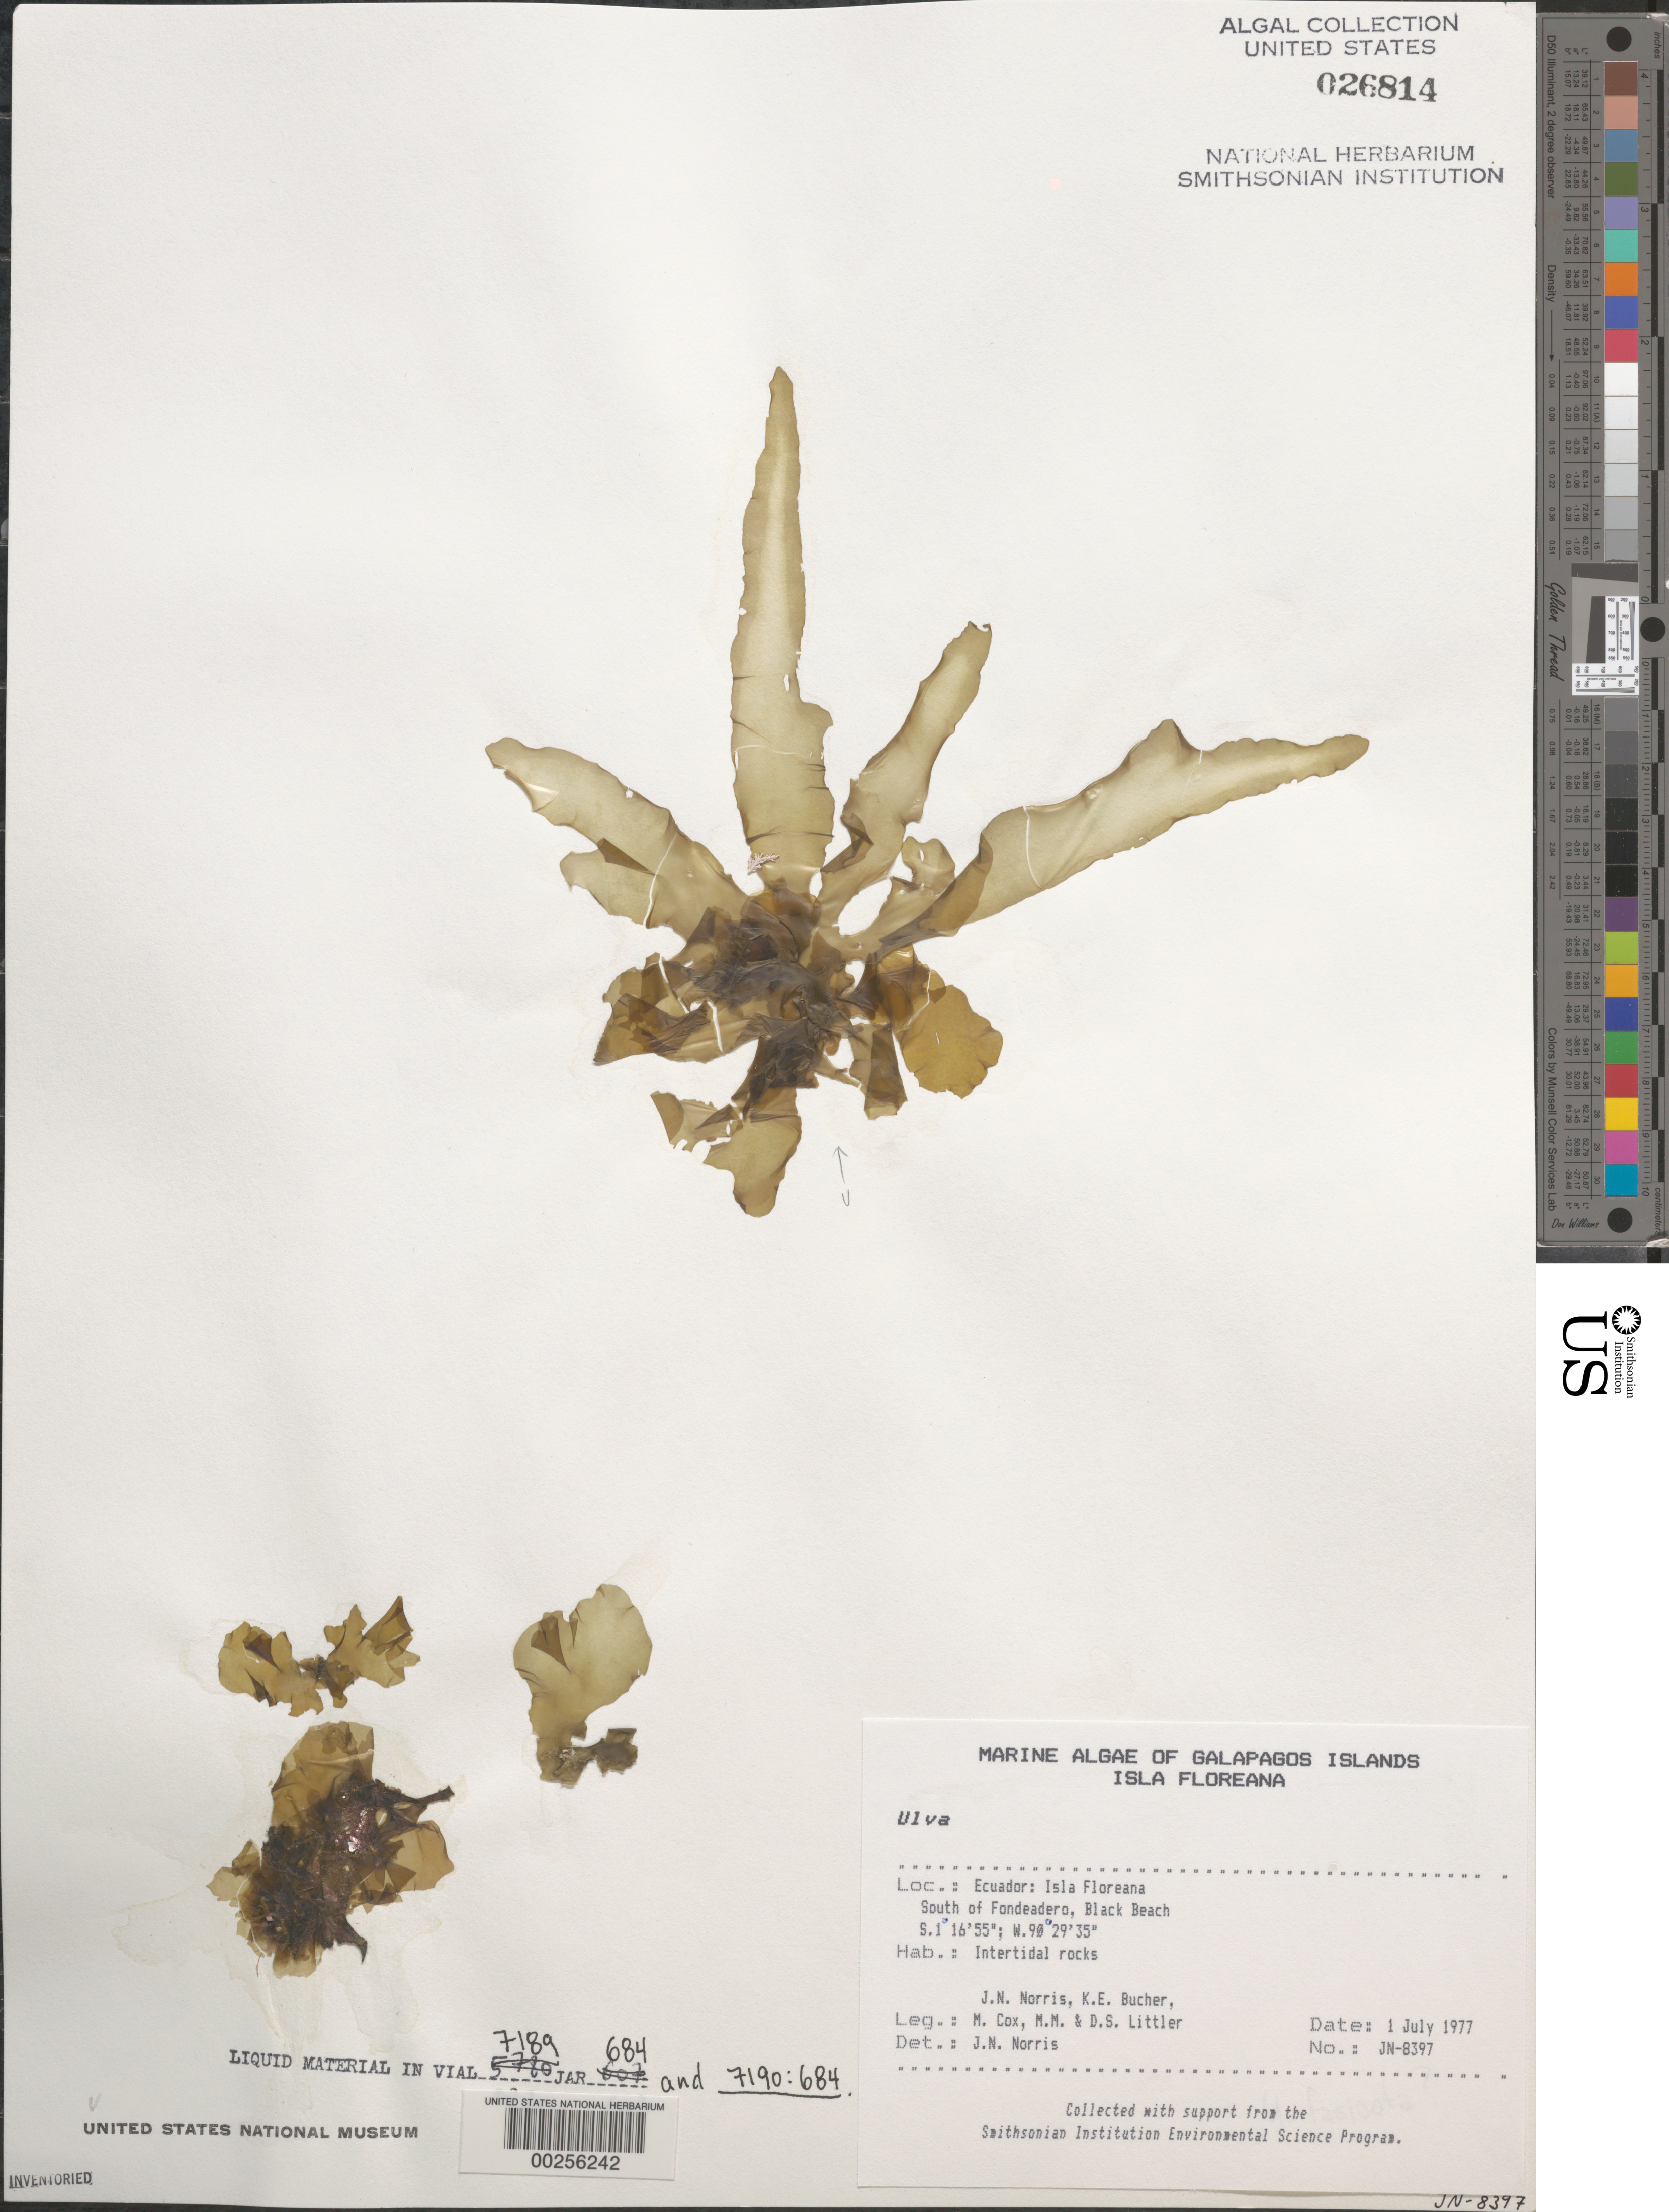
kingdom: Plantae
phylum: Chlorophyta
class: Ulvophyceae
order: Ulvales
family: Ulvaceae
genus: Ulva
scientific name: Ulva sp.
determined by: Norris, James N.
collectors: J. N. Norris, K. E. Bucher, M. Cox, M. M. Littler & D. S. Littler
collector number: JN-8397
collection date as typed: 01 Jul 1977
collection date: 1977-07-01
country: Ecuador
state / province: Colón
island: Floreana [Charles, Santa Maria]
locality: Black Beach south of Fondeadero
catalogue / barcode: US 26814